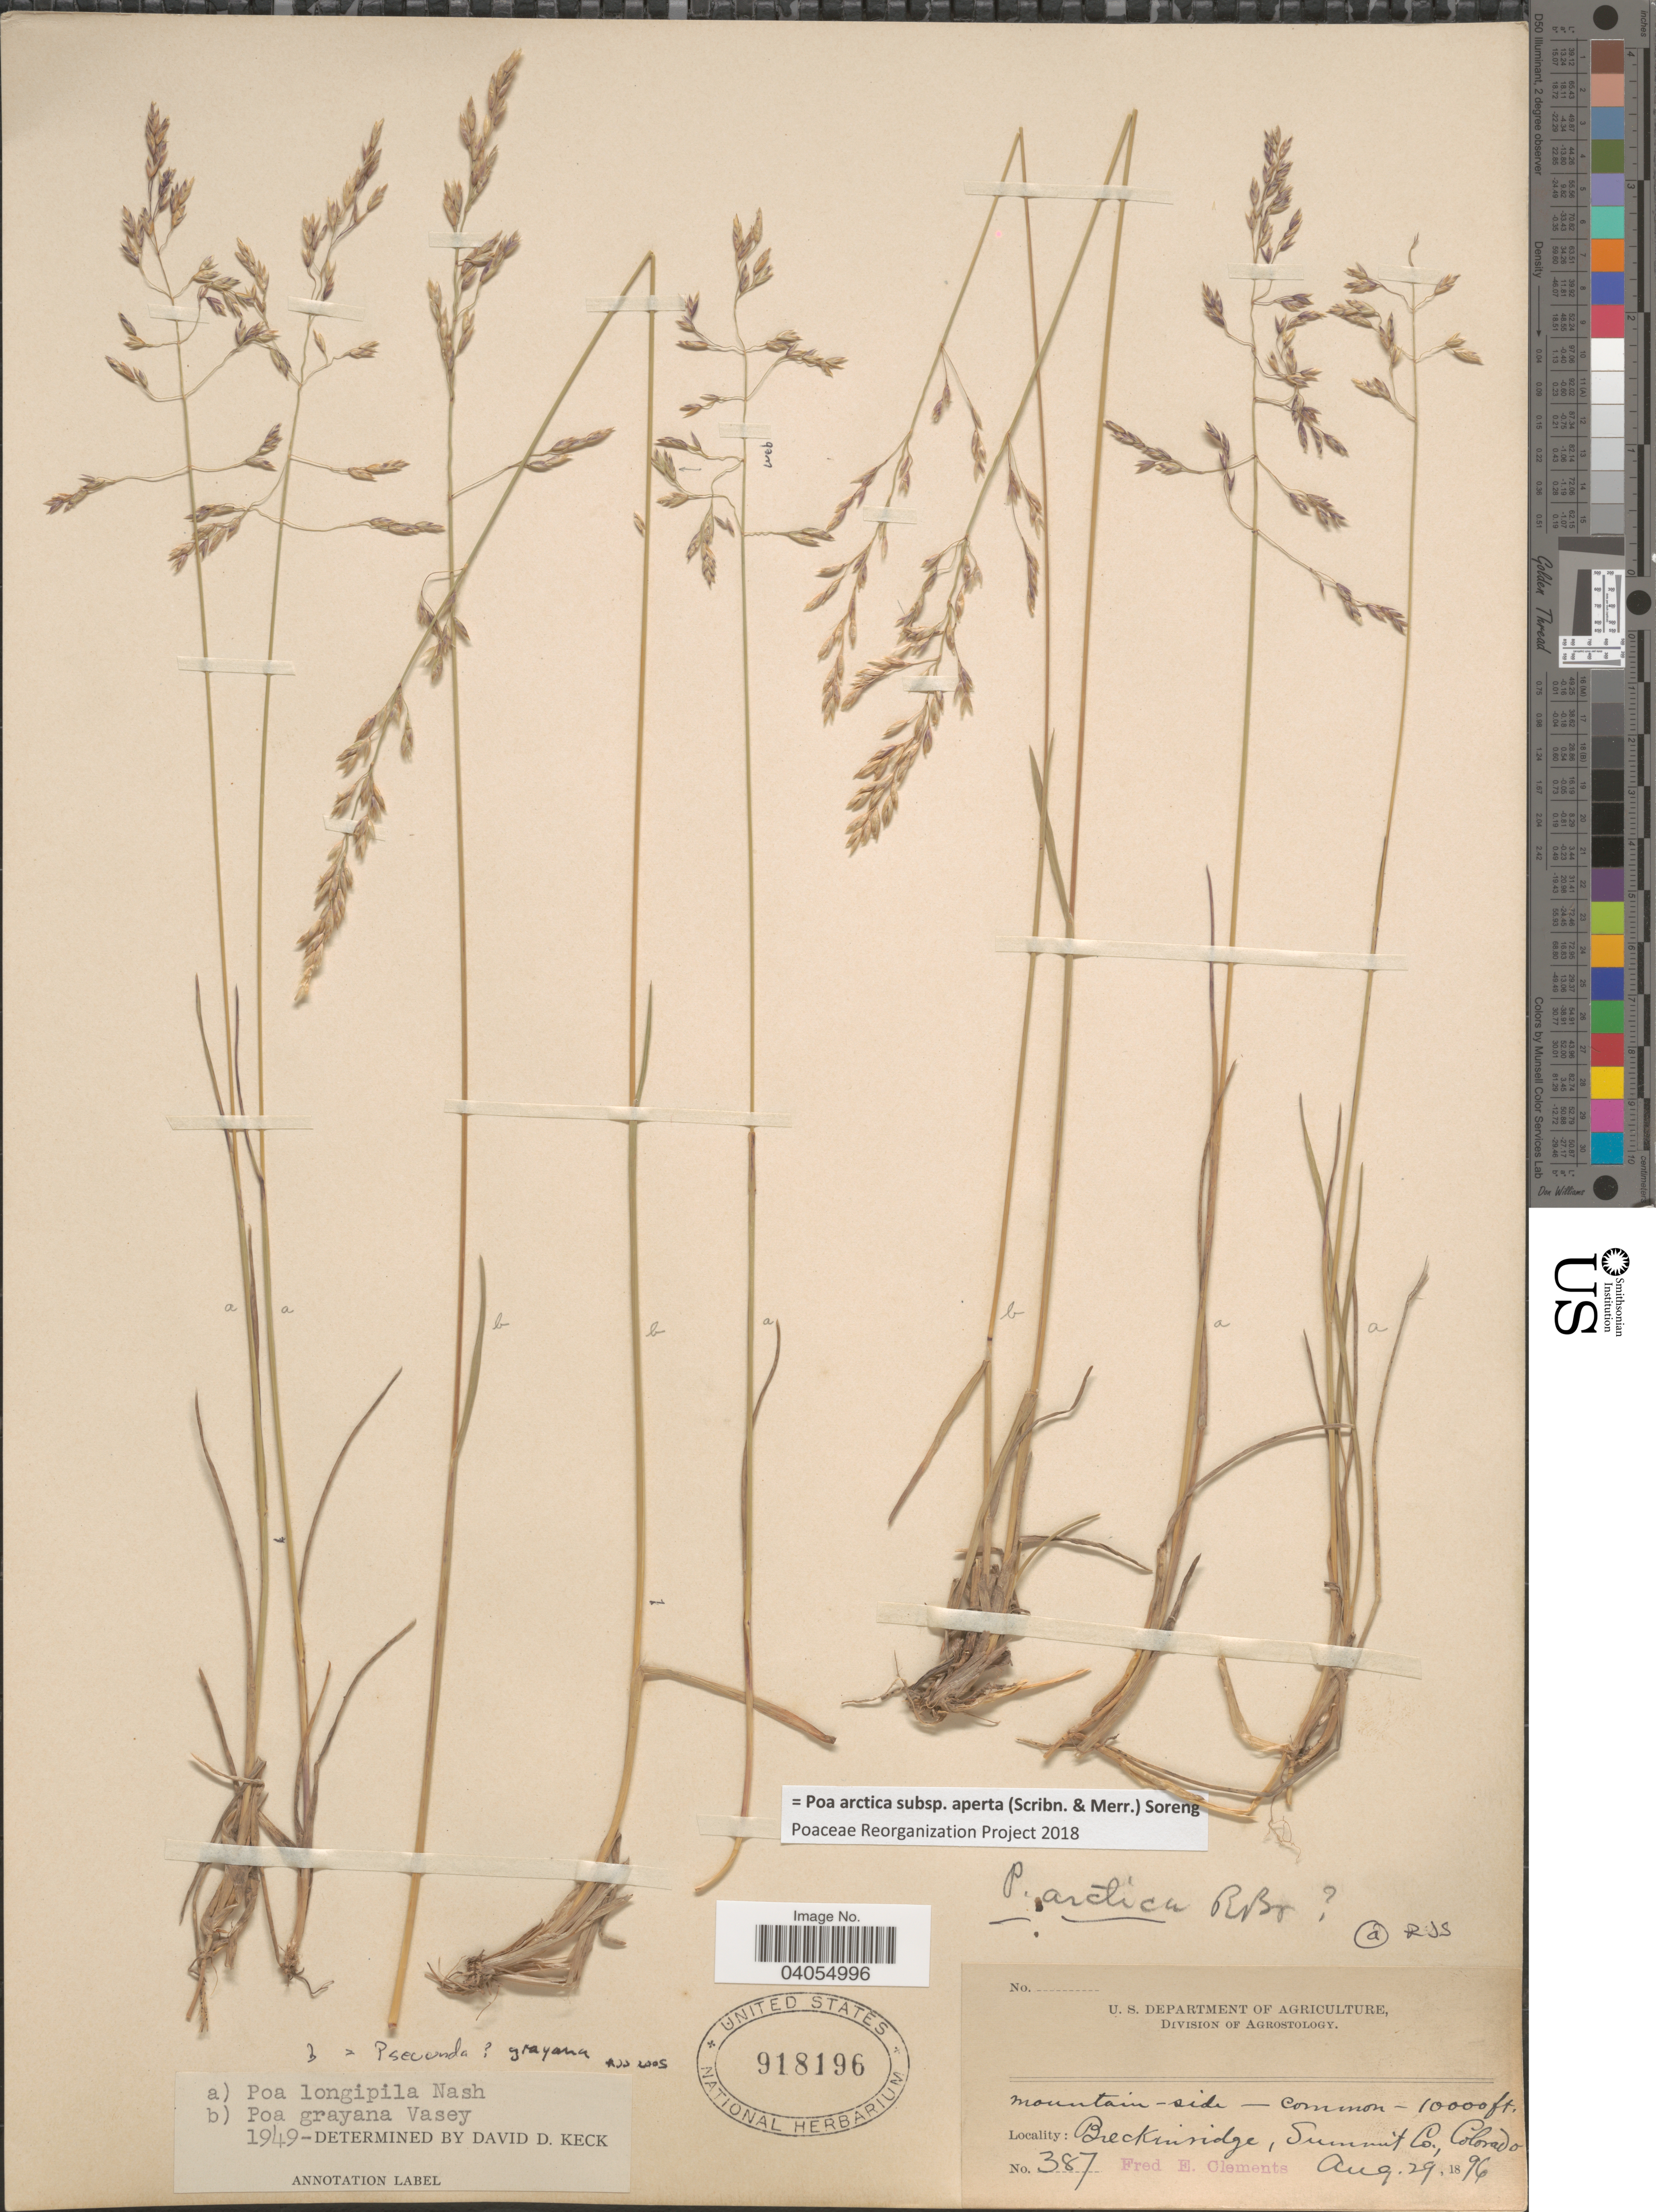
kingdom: Plantae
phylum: Tracheophyta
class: Liliopsida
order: Poales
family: Poaceae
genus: Poa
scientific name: Poa arctica subsp. aperta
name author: (Scribn. & Merr.) Soreng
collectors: F. E. Clements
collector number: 387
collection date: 1896-08-29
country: United States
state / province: Colorado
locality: Breckinridge, Summit Co.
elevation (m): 3048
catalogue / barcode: US 918196